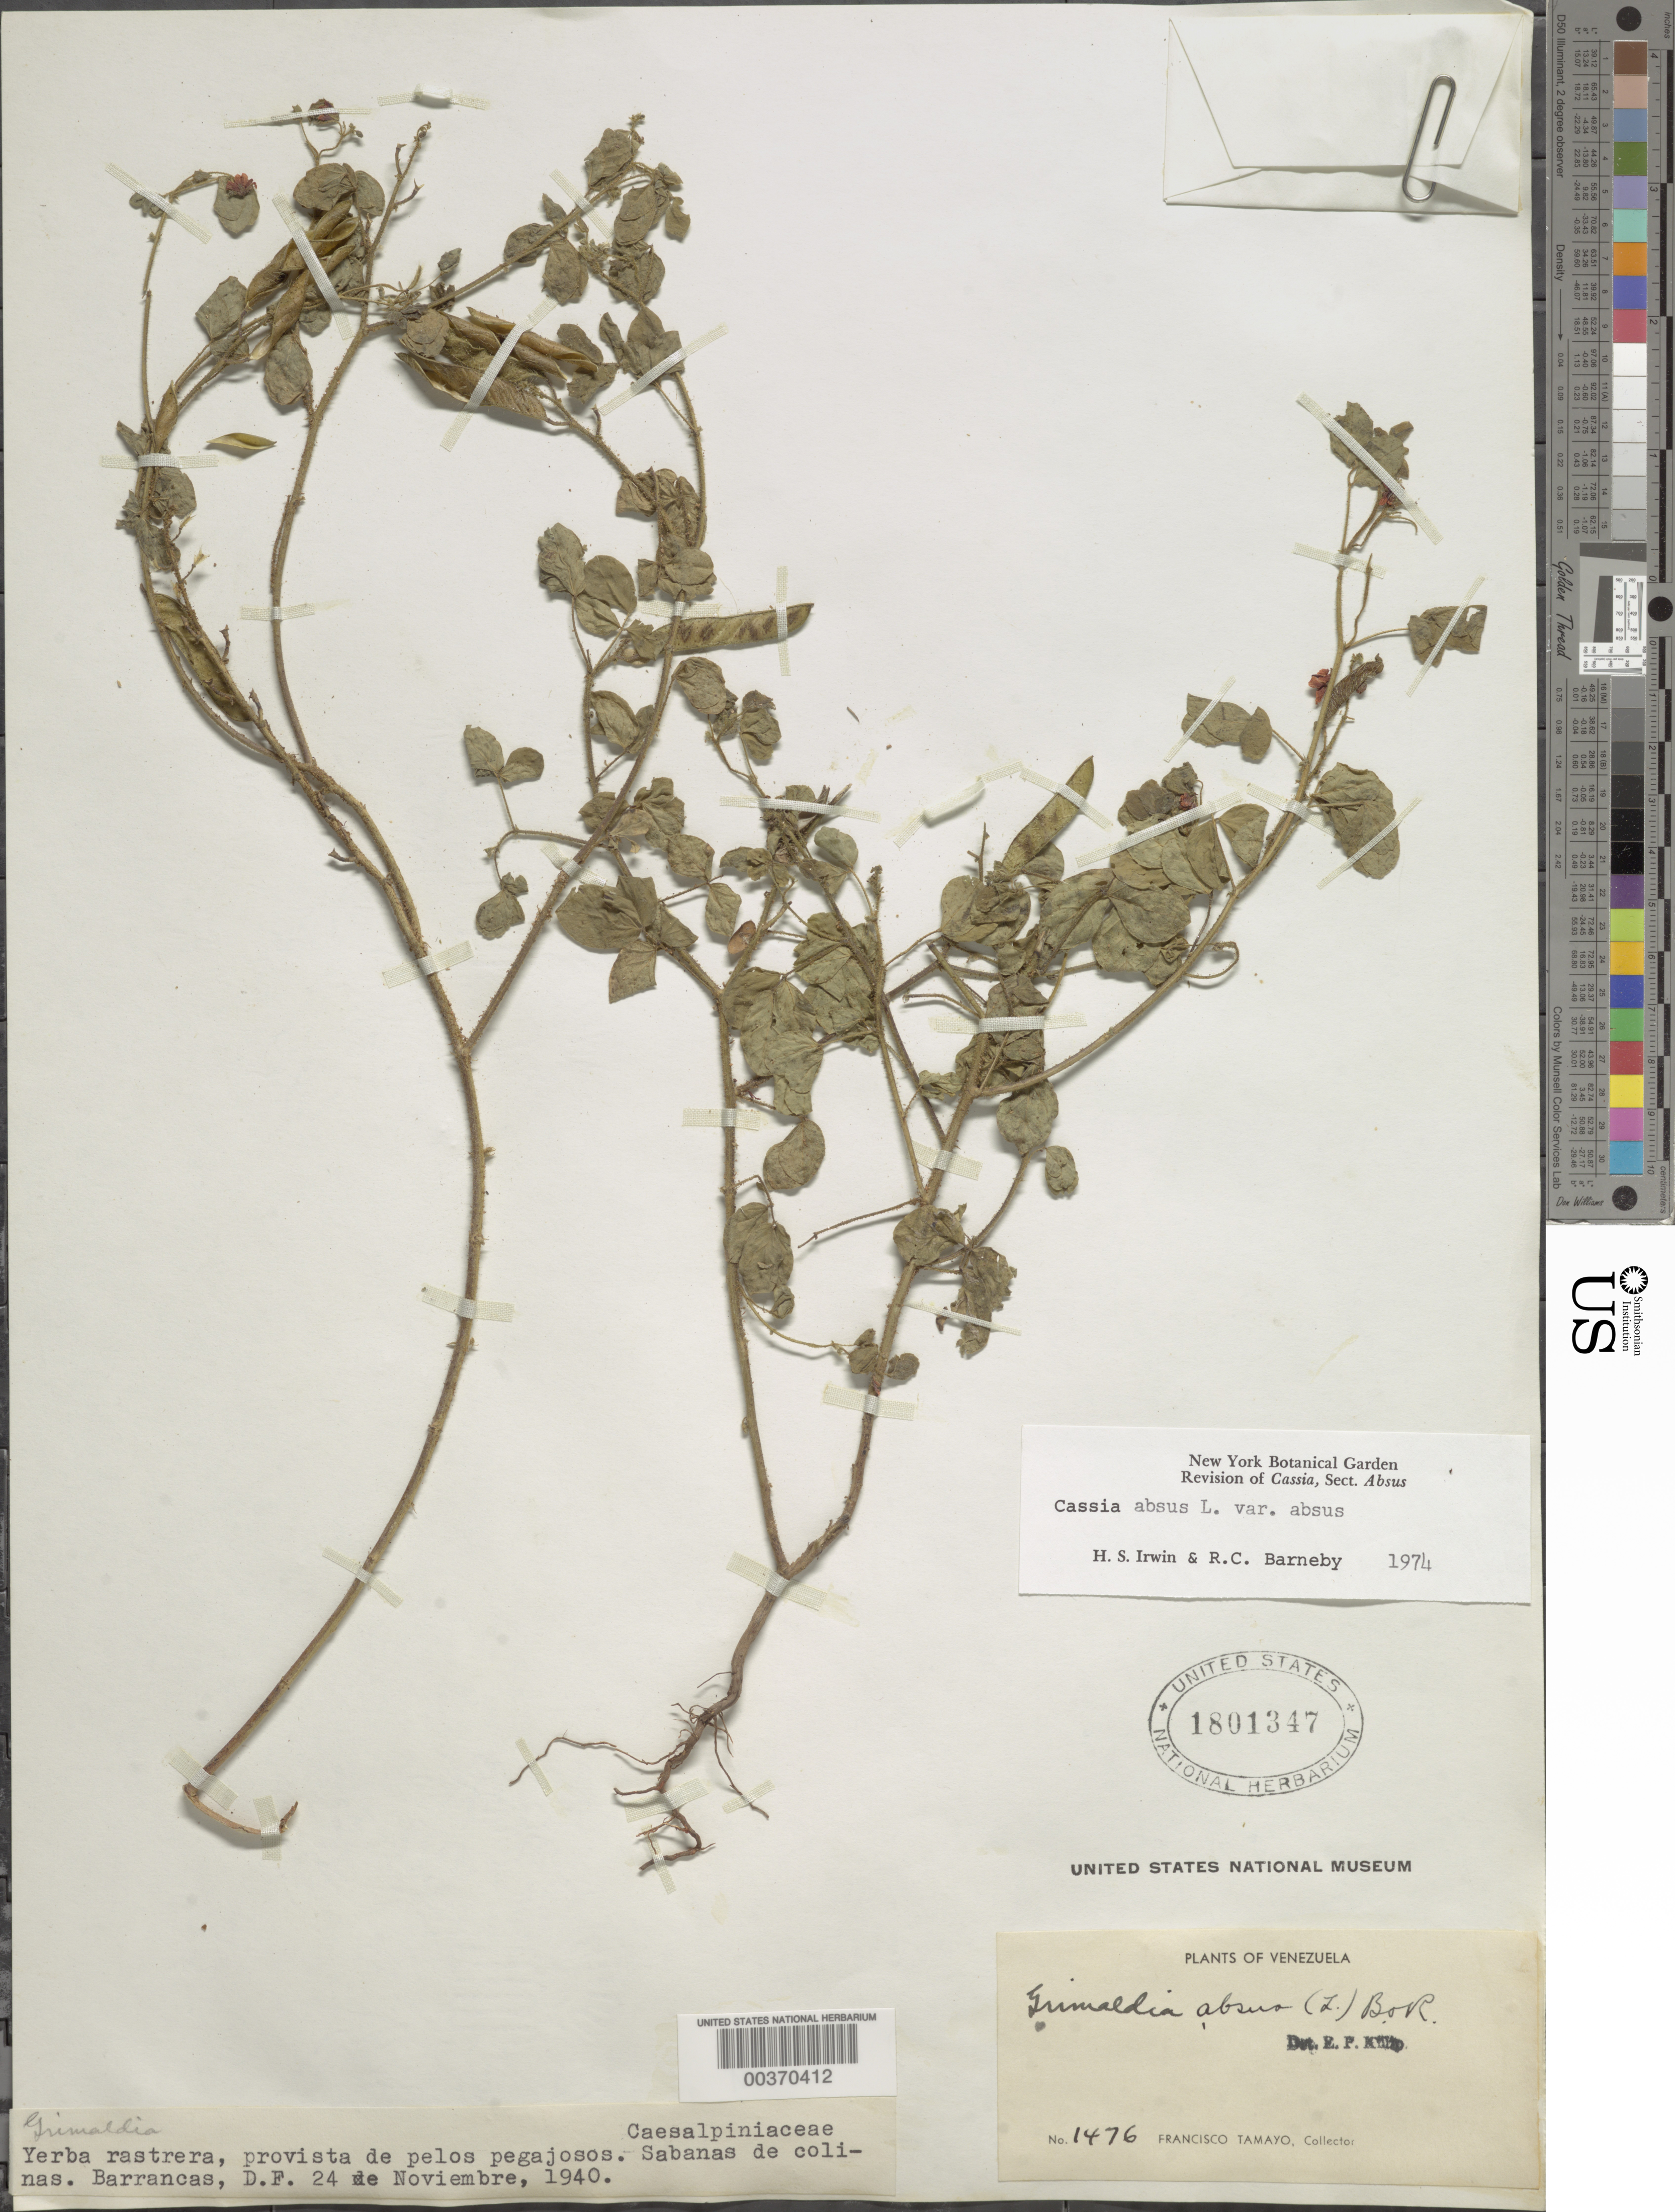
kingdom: Plantae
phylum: Tracheophyta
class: Magnoliopsida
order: Fabales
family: Fabaceae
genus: Chamaecrista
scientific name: Chamaecrista absus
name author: (L.) H.S. Irwin & Barneby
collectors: F. Tamayo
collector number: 1476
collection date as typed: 24 Nov 1940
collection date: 1940-11-24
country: Venezuela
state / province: Distrito Federal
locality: Barrancas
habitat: Sabanas de colinas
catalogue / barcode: US 1801347